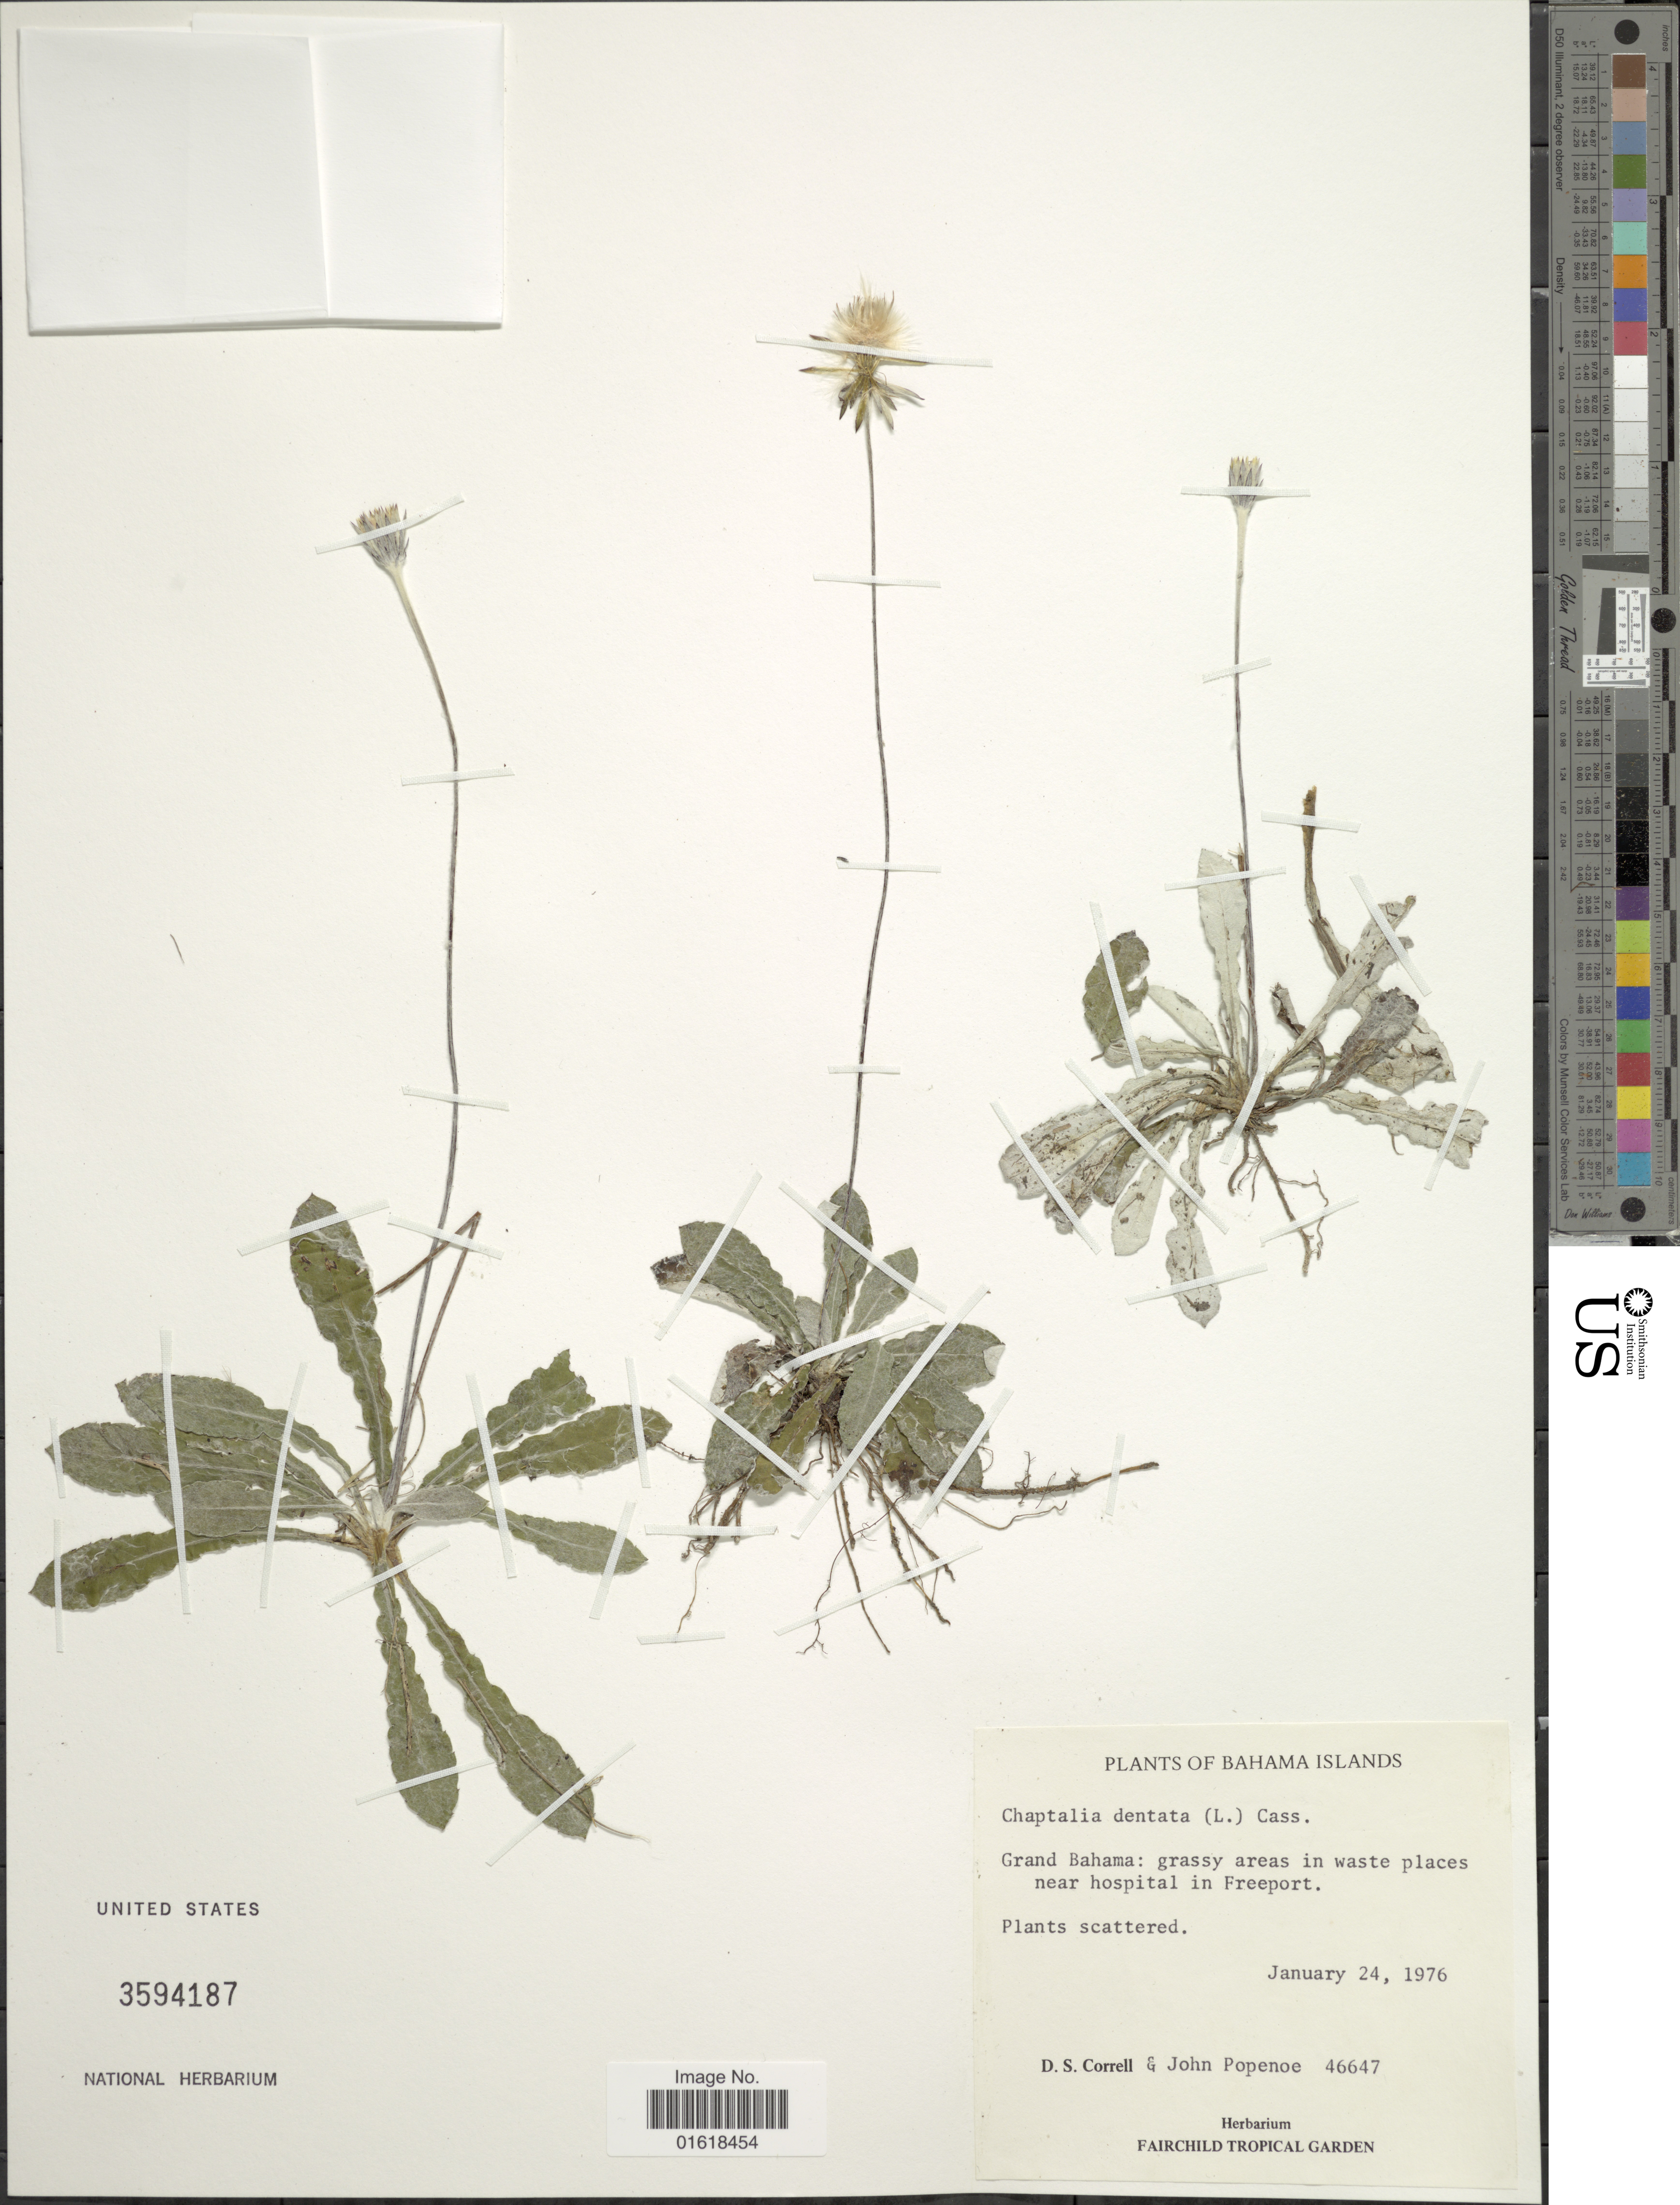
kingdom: Plantae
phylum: Tracheophyta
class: Magnoliopsida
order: Asterales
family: Asteraceae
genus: Chaptalia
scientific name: Chaptalia dentata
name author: (L.) Cass.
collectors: D. S. Correll & J. Popenoe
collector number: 46647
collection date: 1976-01-24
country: Bahamas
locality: Grand Bahama: near hospital in Freeport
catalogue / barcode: US 3594187